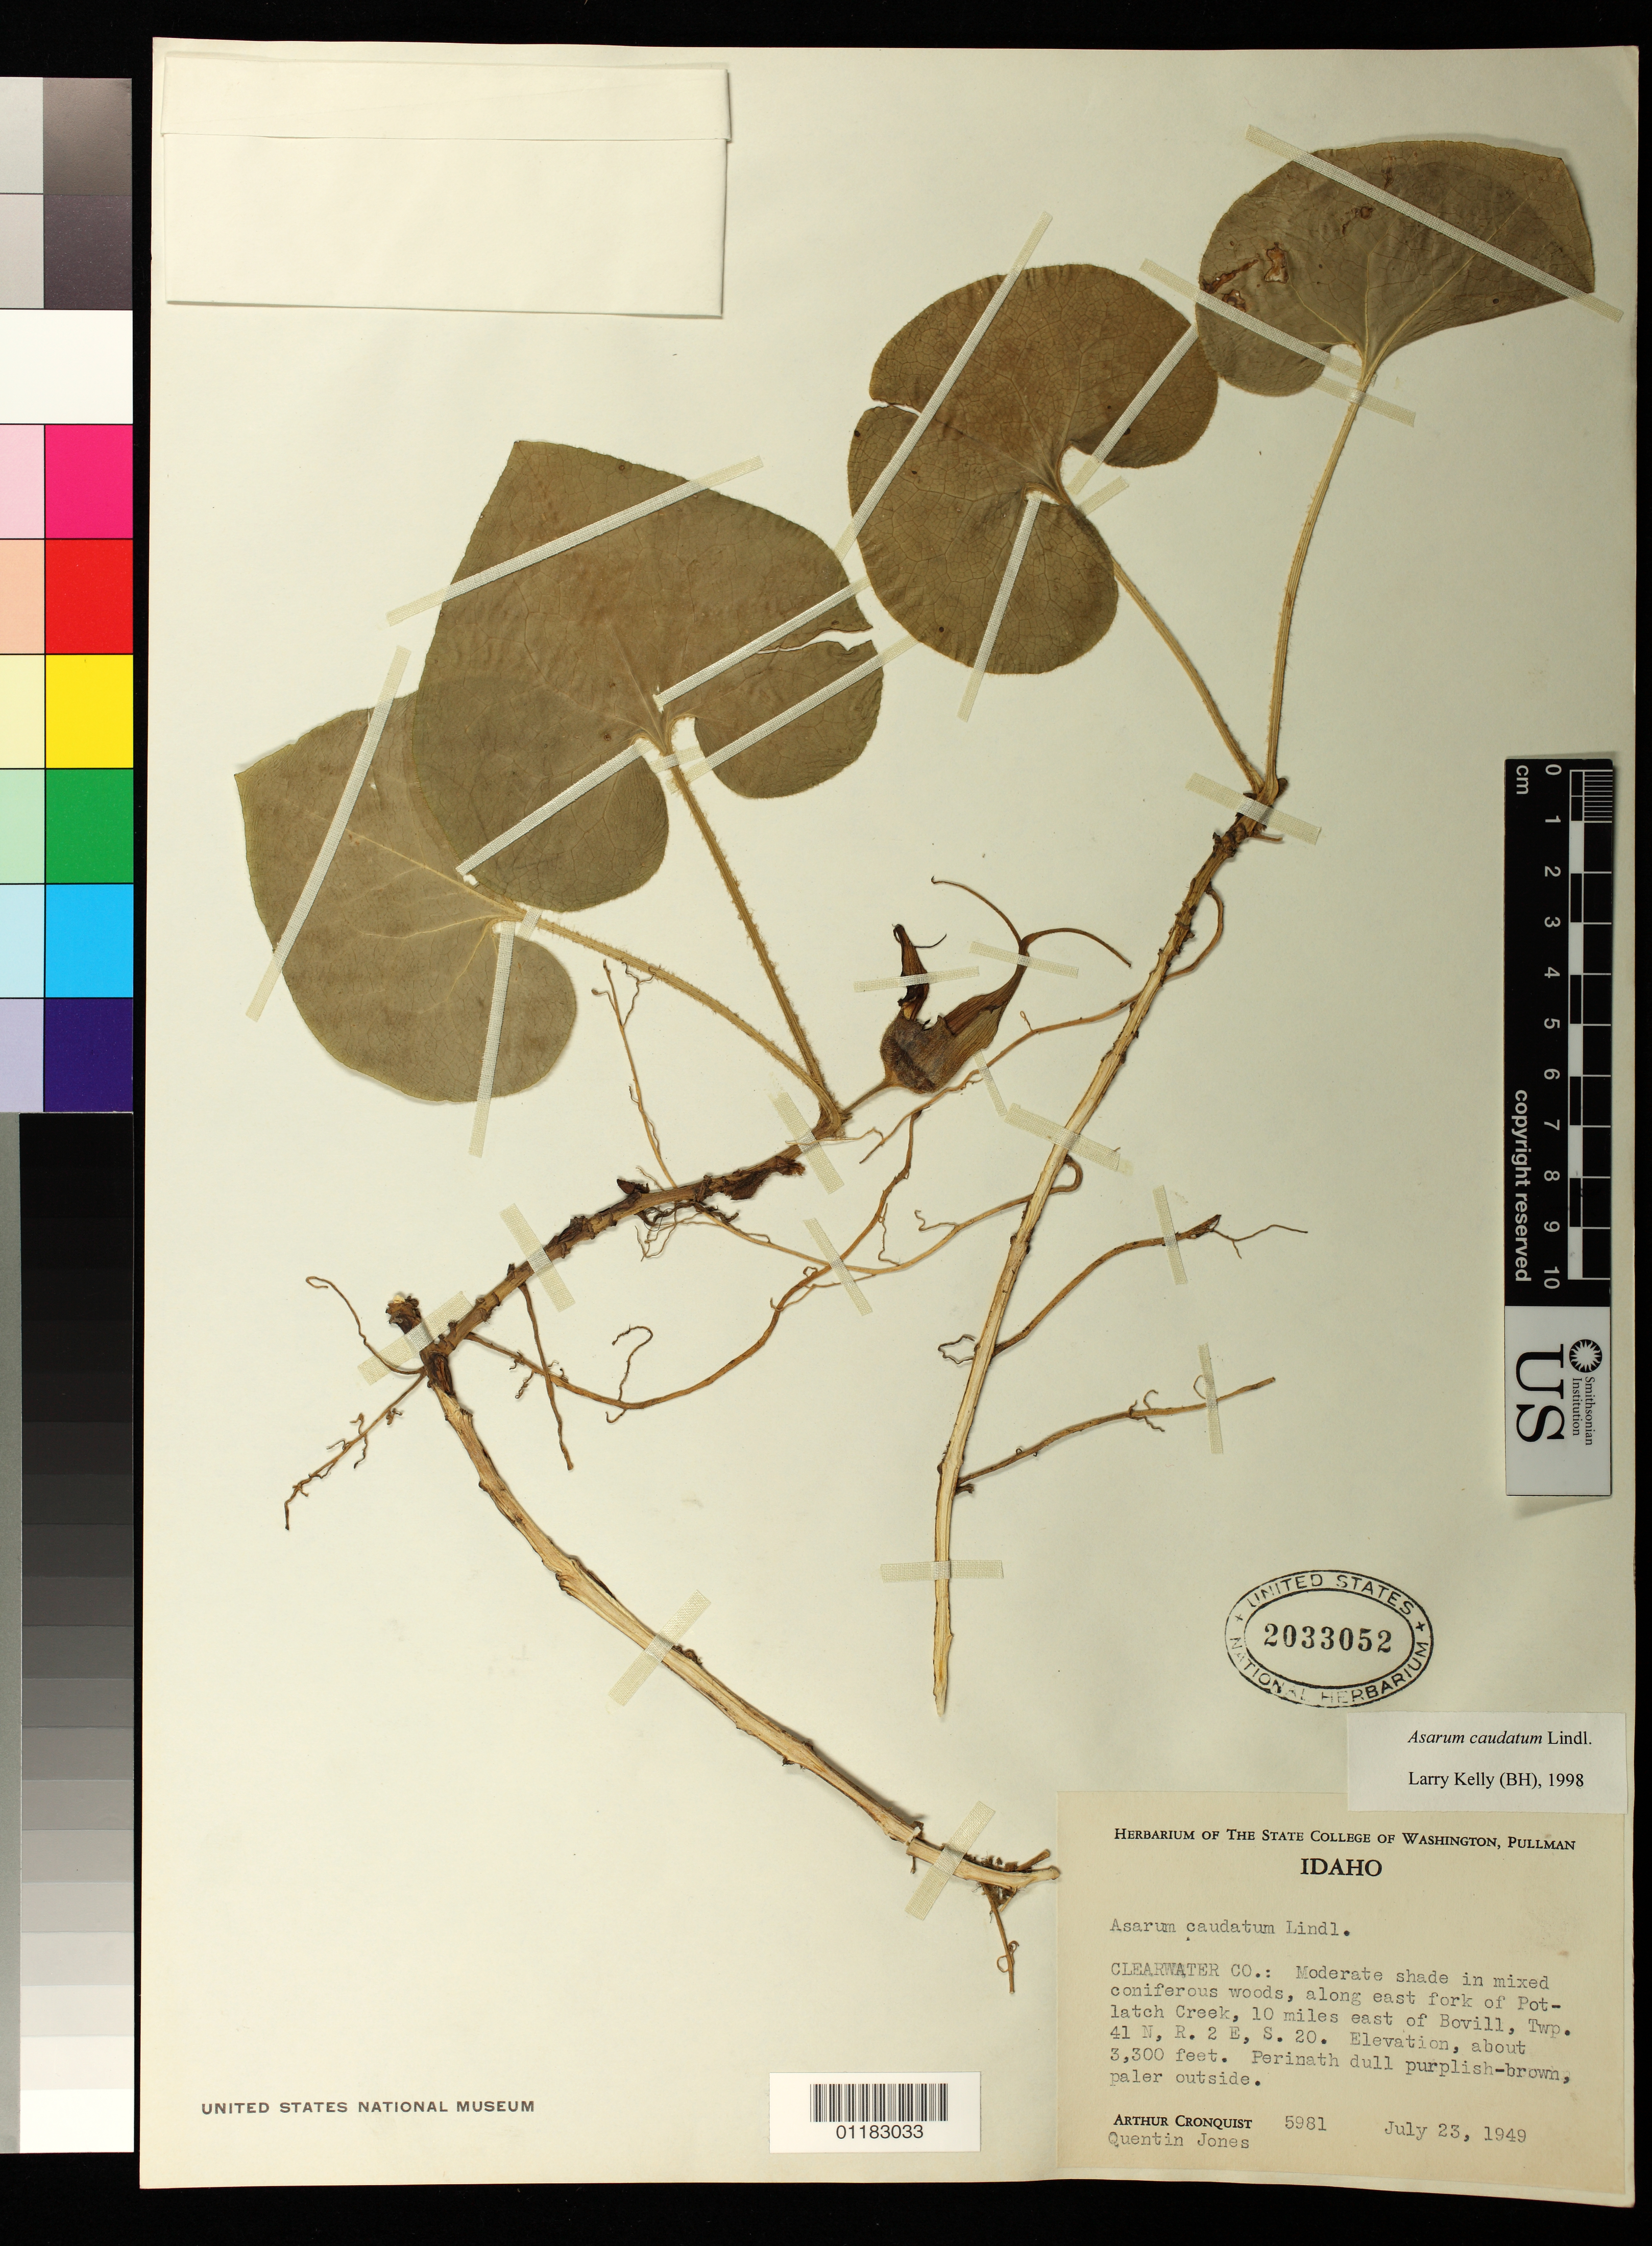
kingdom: Plantae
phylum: Tracheophyta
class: Magnoliopsida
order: Piperales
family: Aristolochiaceae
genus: Asarum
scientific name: Asarum caudatum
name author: Lindl.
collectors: A. J. Cronquist & Q. Jones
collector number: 5981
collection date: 1949-07-23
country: United States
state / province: Idaho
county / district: Clearwater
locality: Clearwater County: Along east fork of Potlatch Creek, 10 miles East of Boville township 41 N, R. 2 E, S. 20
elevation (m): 1006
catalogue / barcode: US 2033052